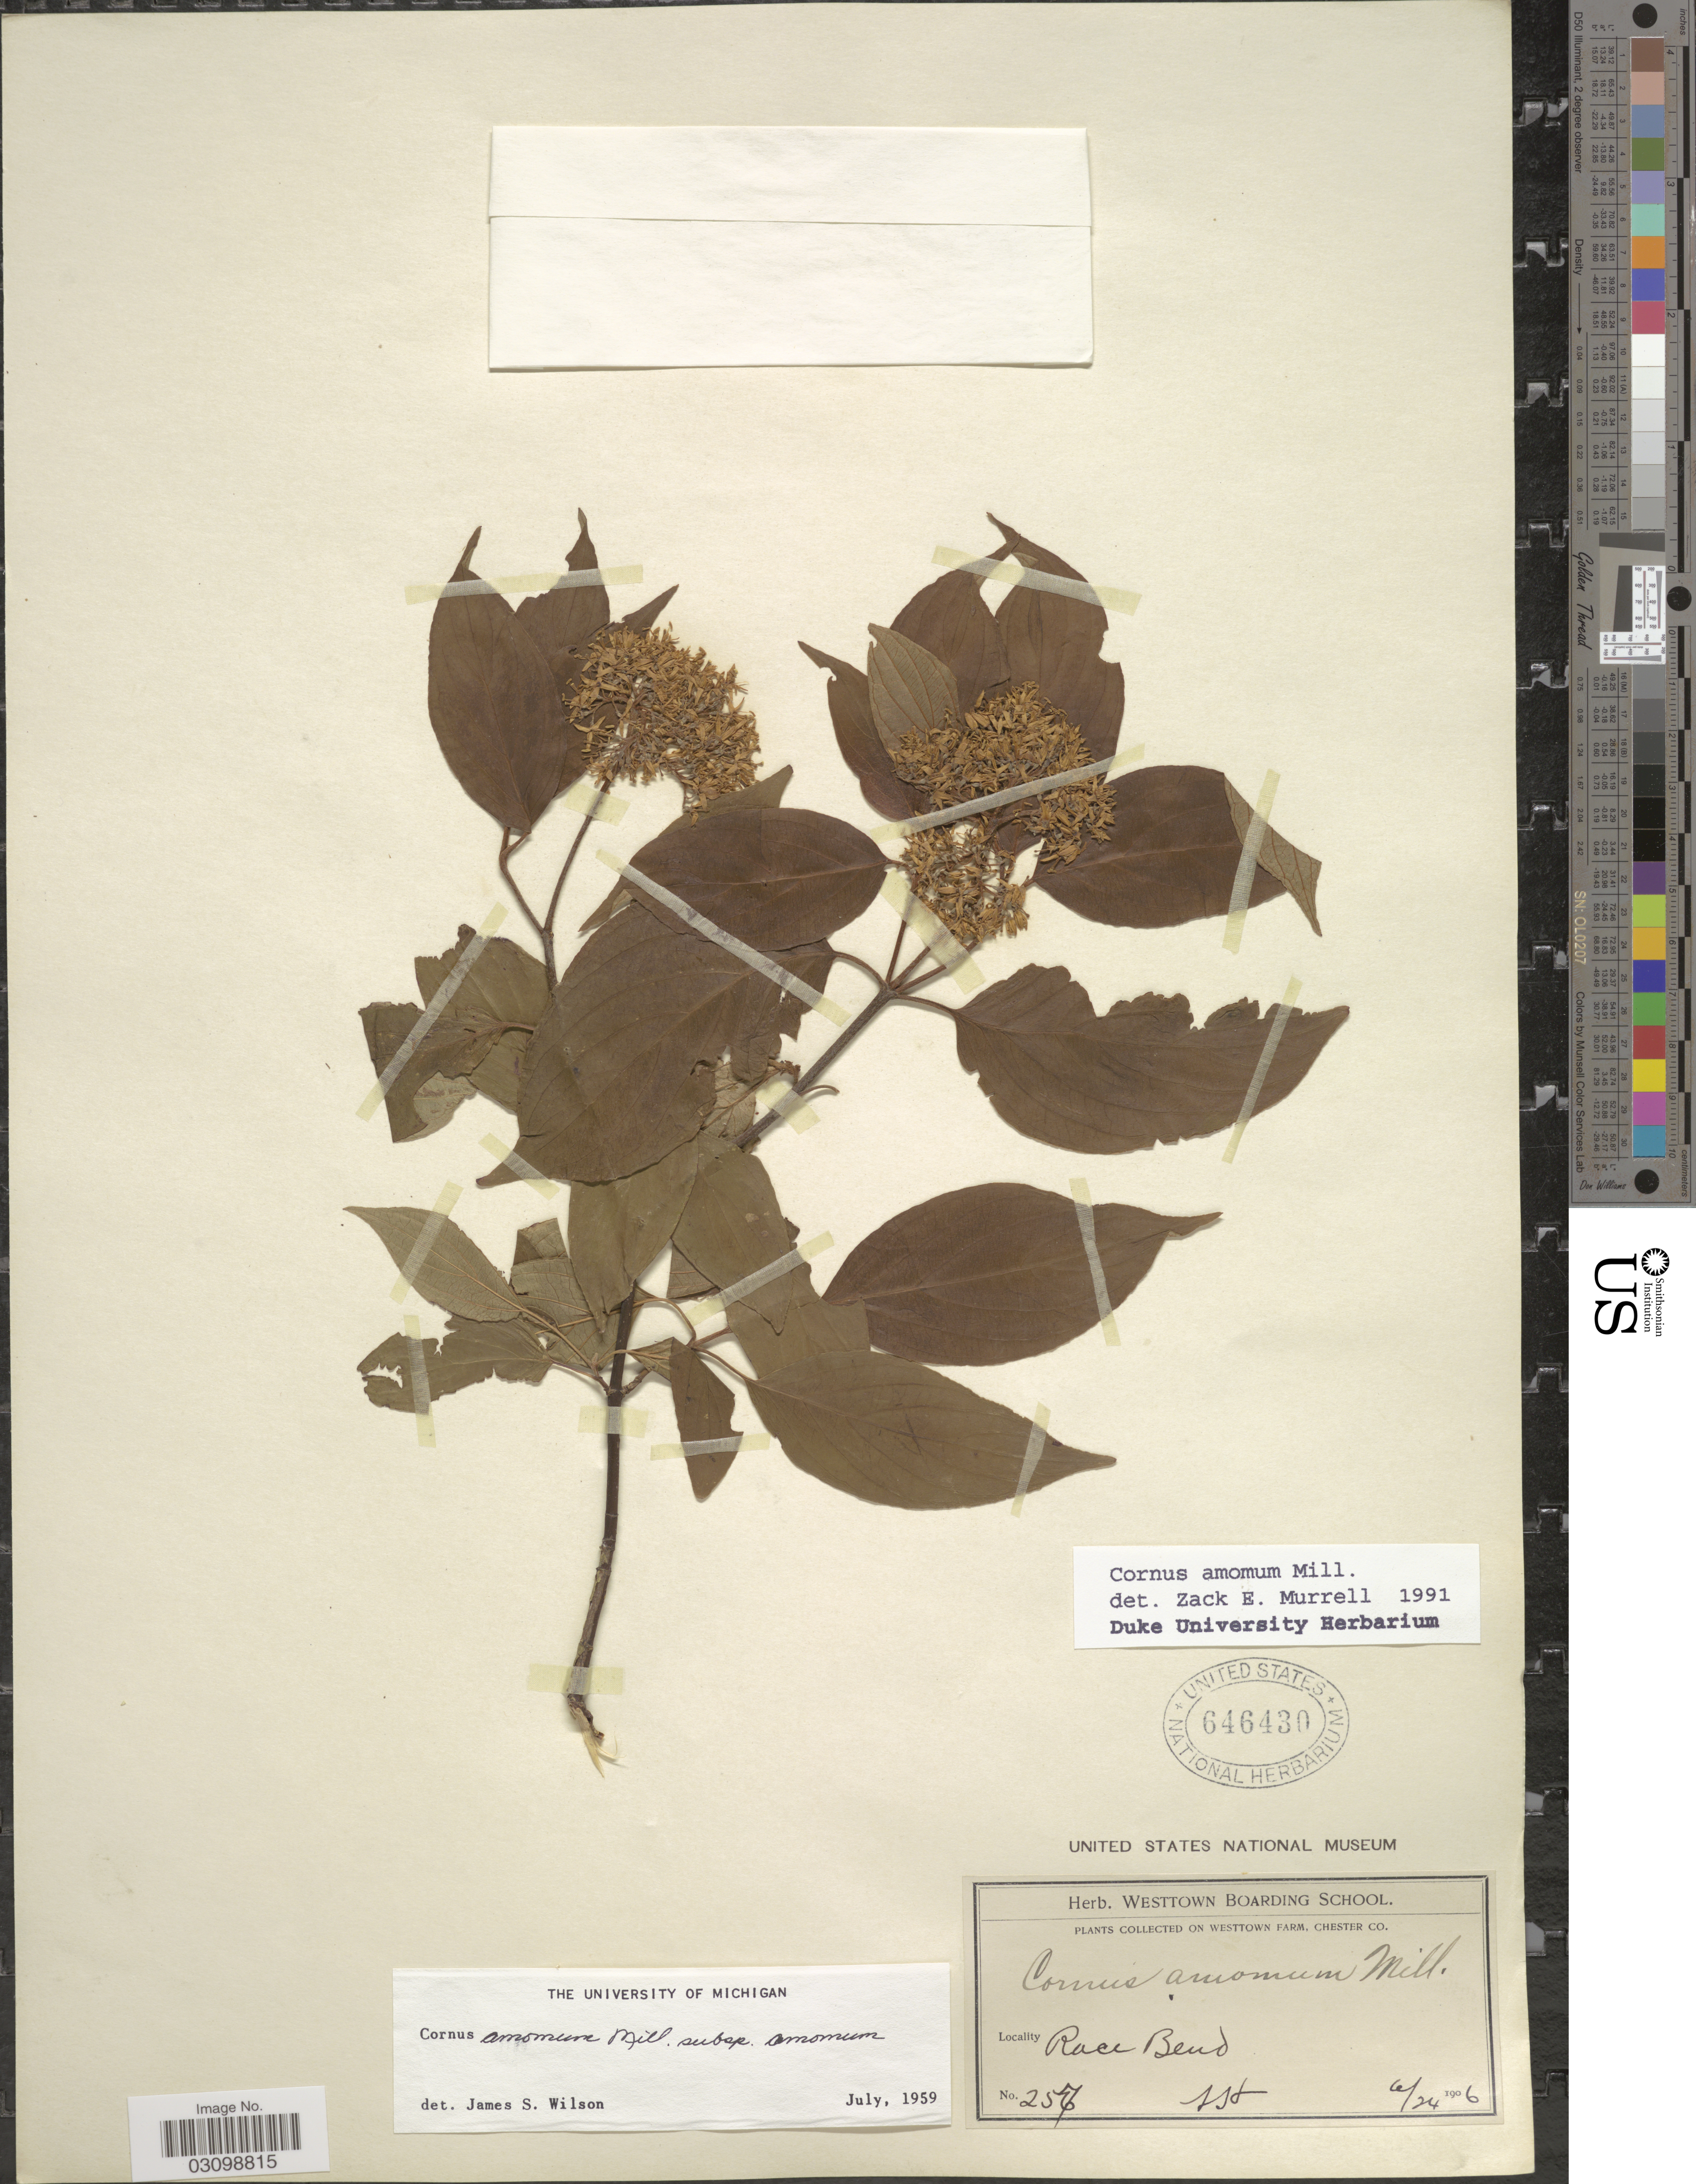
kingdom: Plantae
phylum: Tracheophyta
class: Magnoliopsida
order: Cornales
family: Cornaceae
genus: Cornus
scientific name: Cornus amomum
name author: Mill.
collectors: A. H.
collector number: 257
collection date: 1906-06-24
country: United States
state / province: Pennsylvania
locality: On Westtown Farm, Chester Co. Race Bend.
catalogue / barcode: US 646430